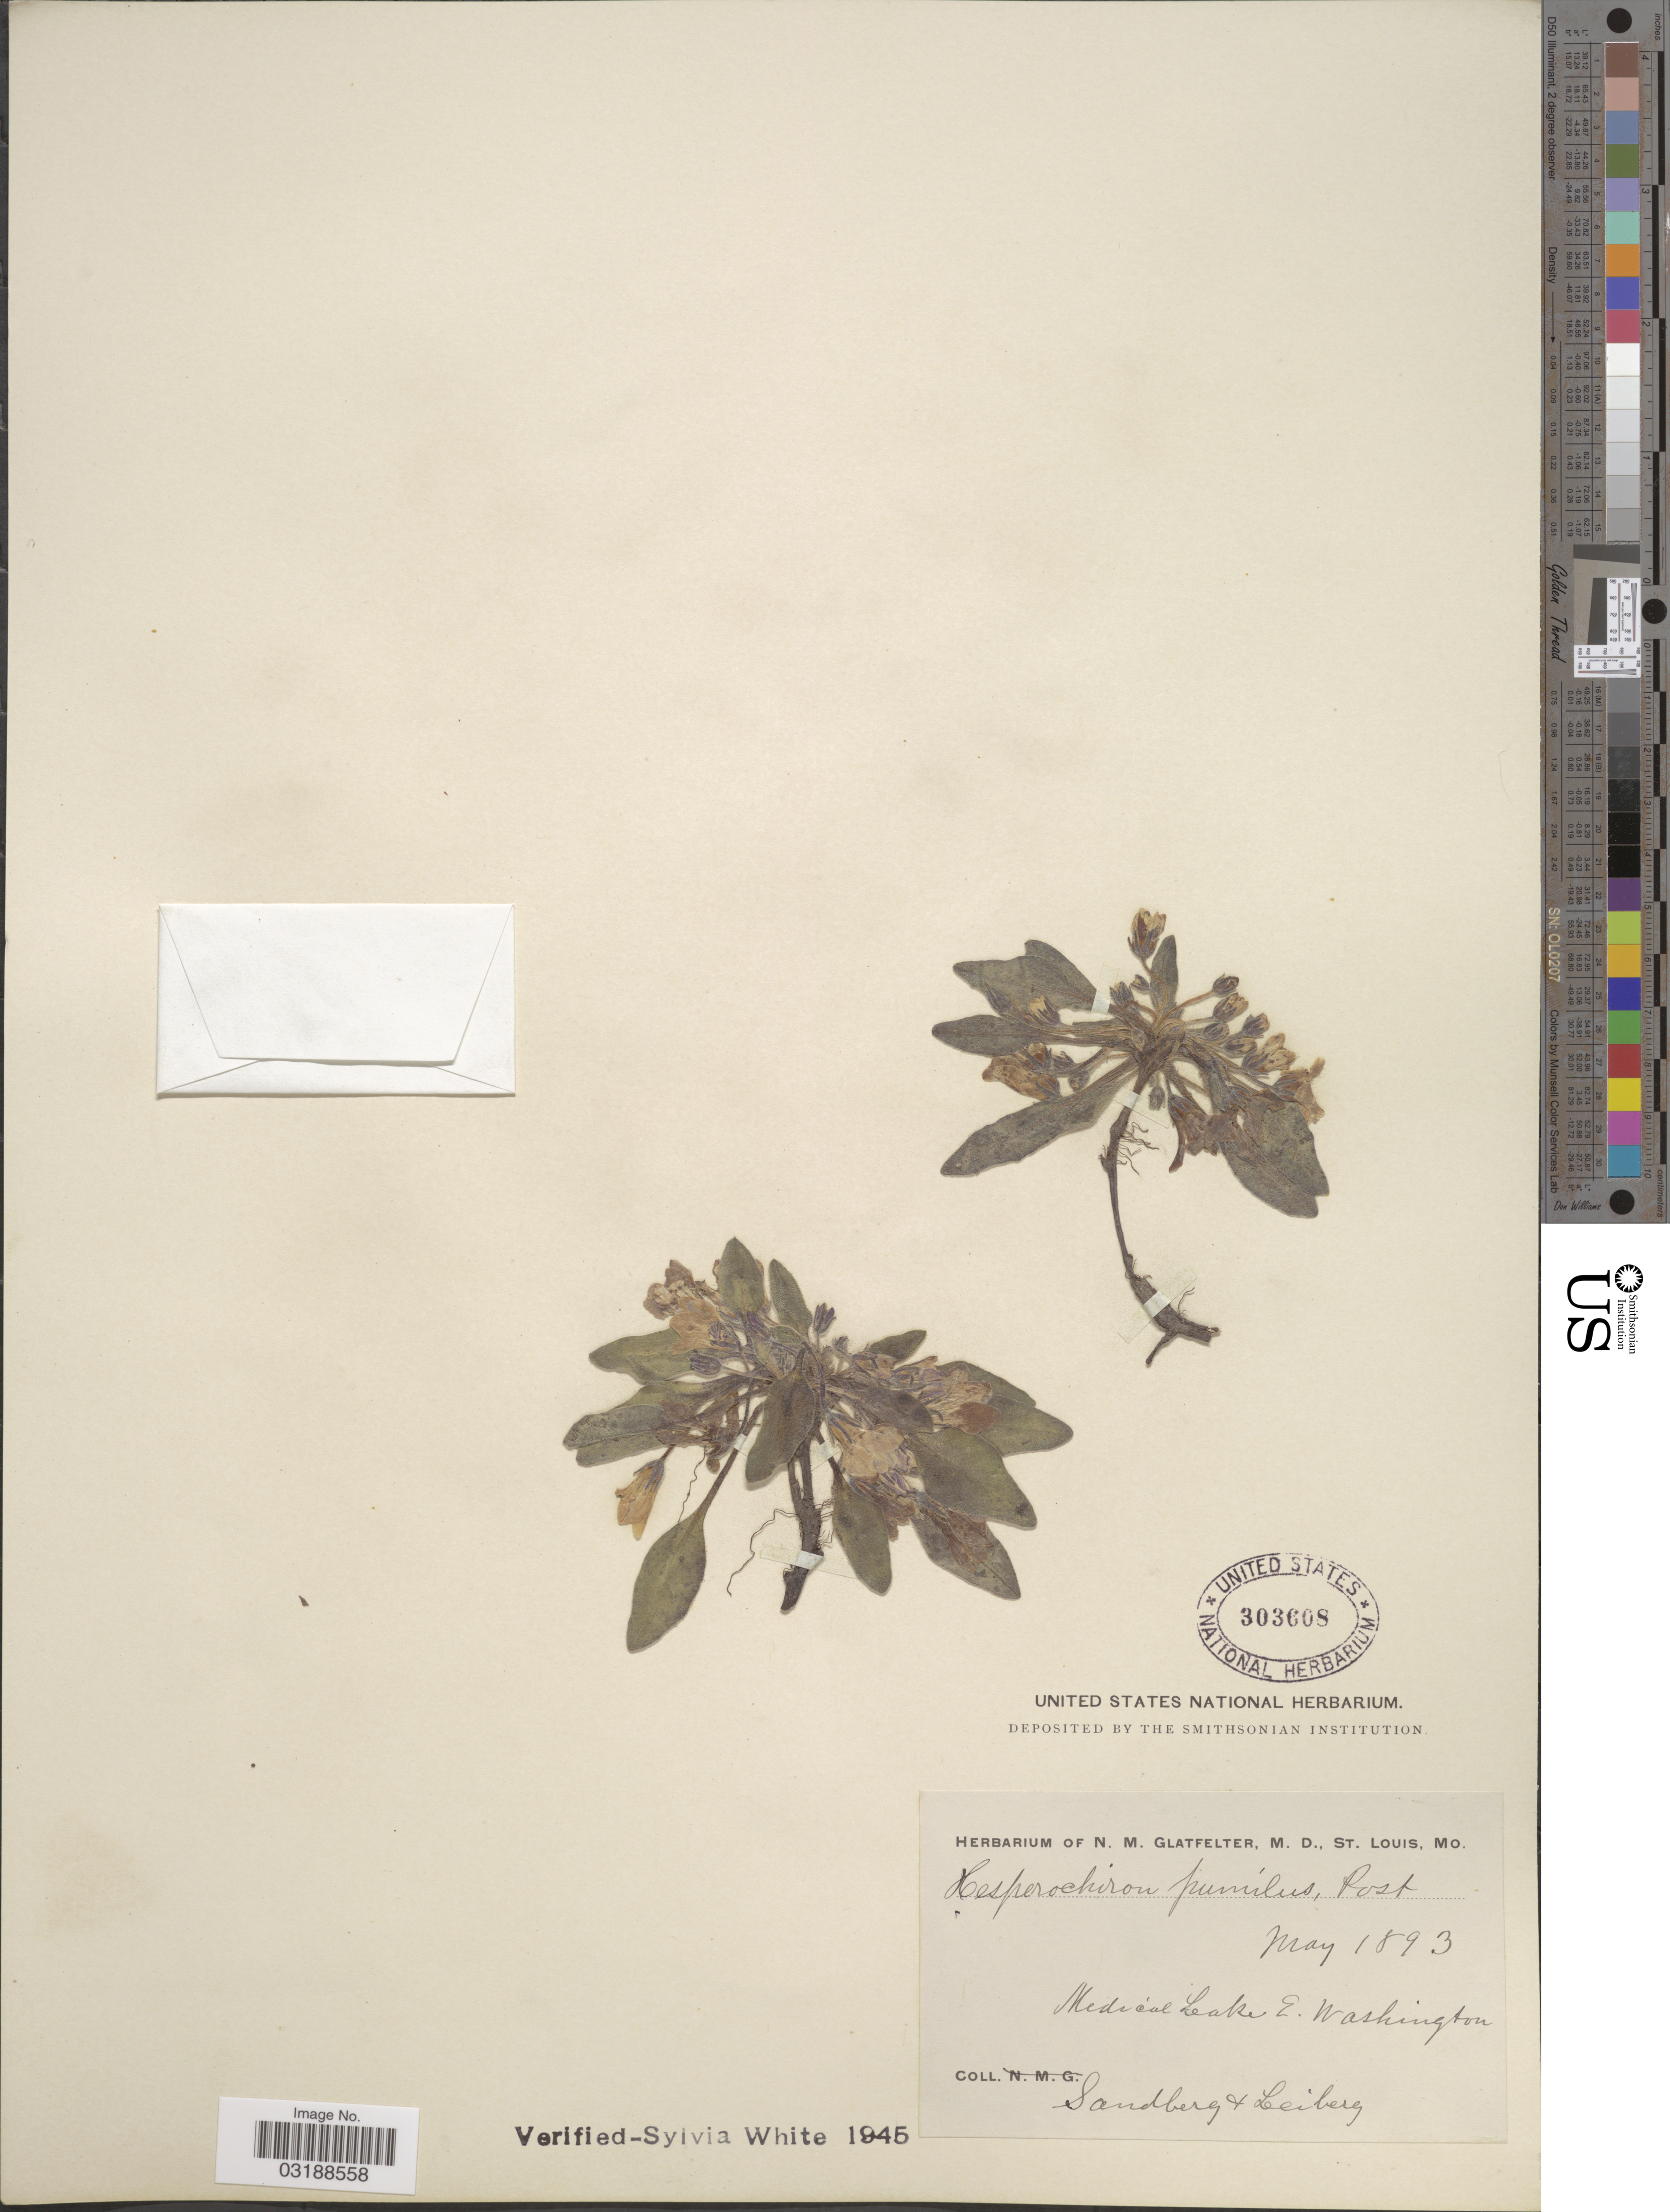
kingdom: Plantae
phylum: Tracheophyta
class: Magnoliopsida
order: Boraginales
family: Hydrophyllaceae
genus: Hesperochiron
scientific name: Hesperochiron pumilus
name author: (Griseb.) Porter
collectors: Sandberg & -. Leiberg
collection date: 1893-05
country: United States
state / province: Washington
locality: Medical Lake E. Washington.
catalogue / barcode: US 303608